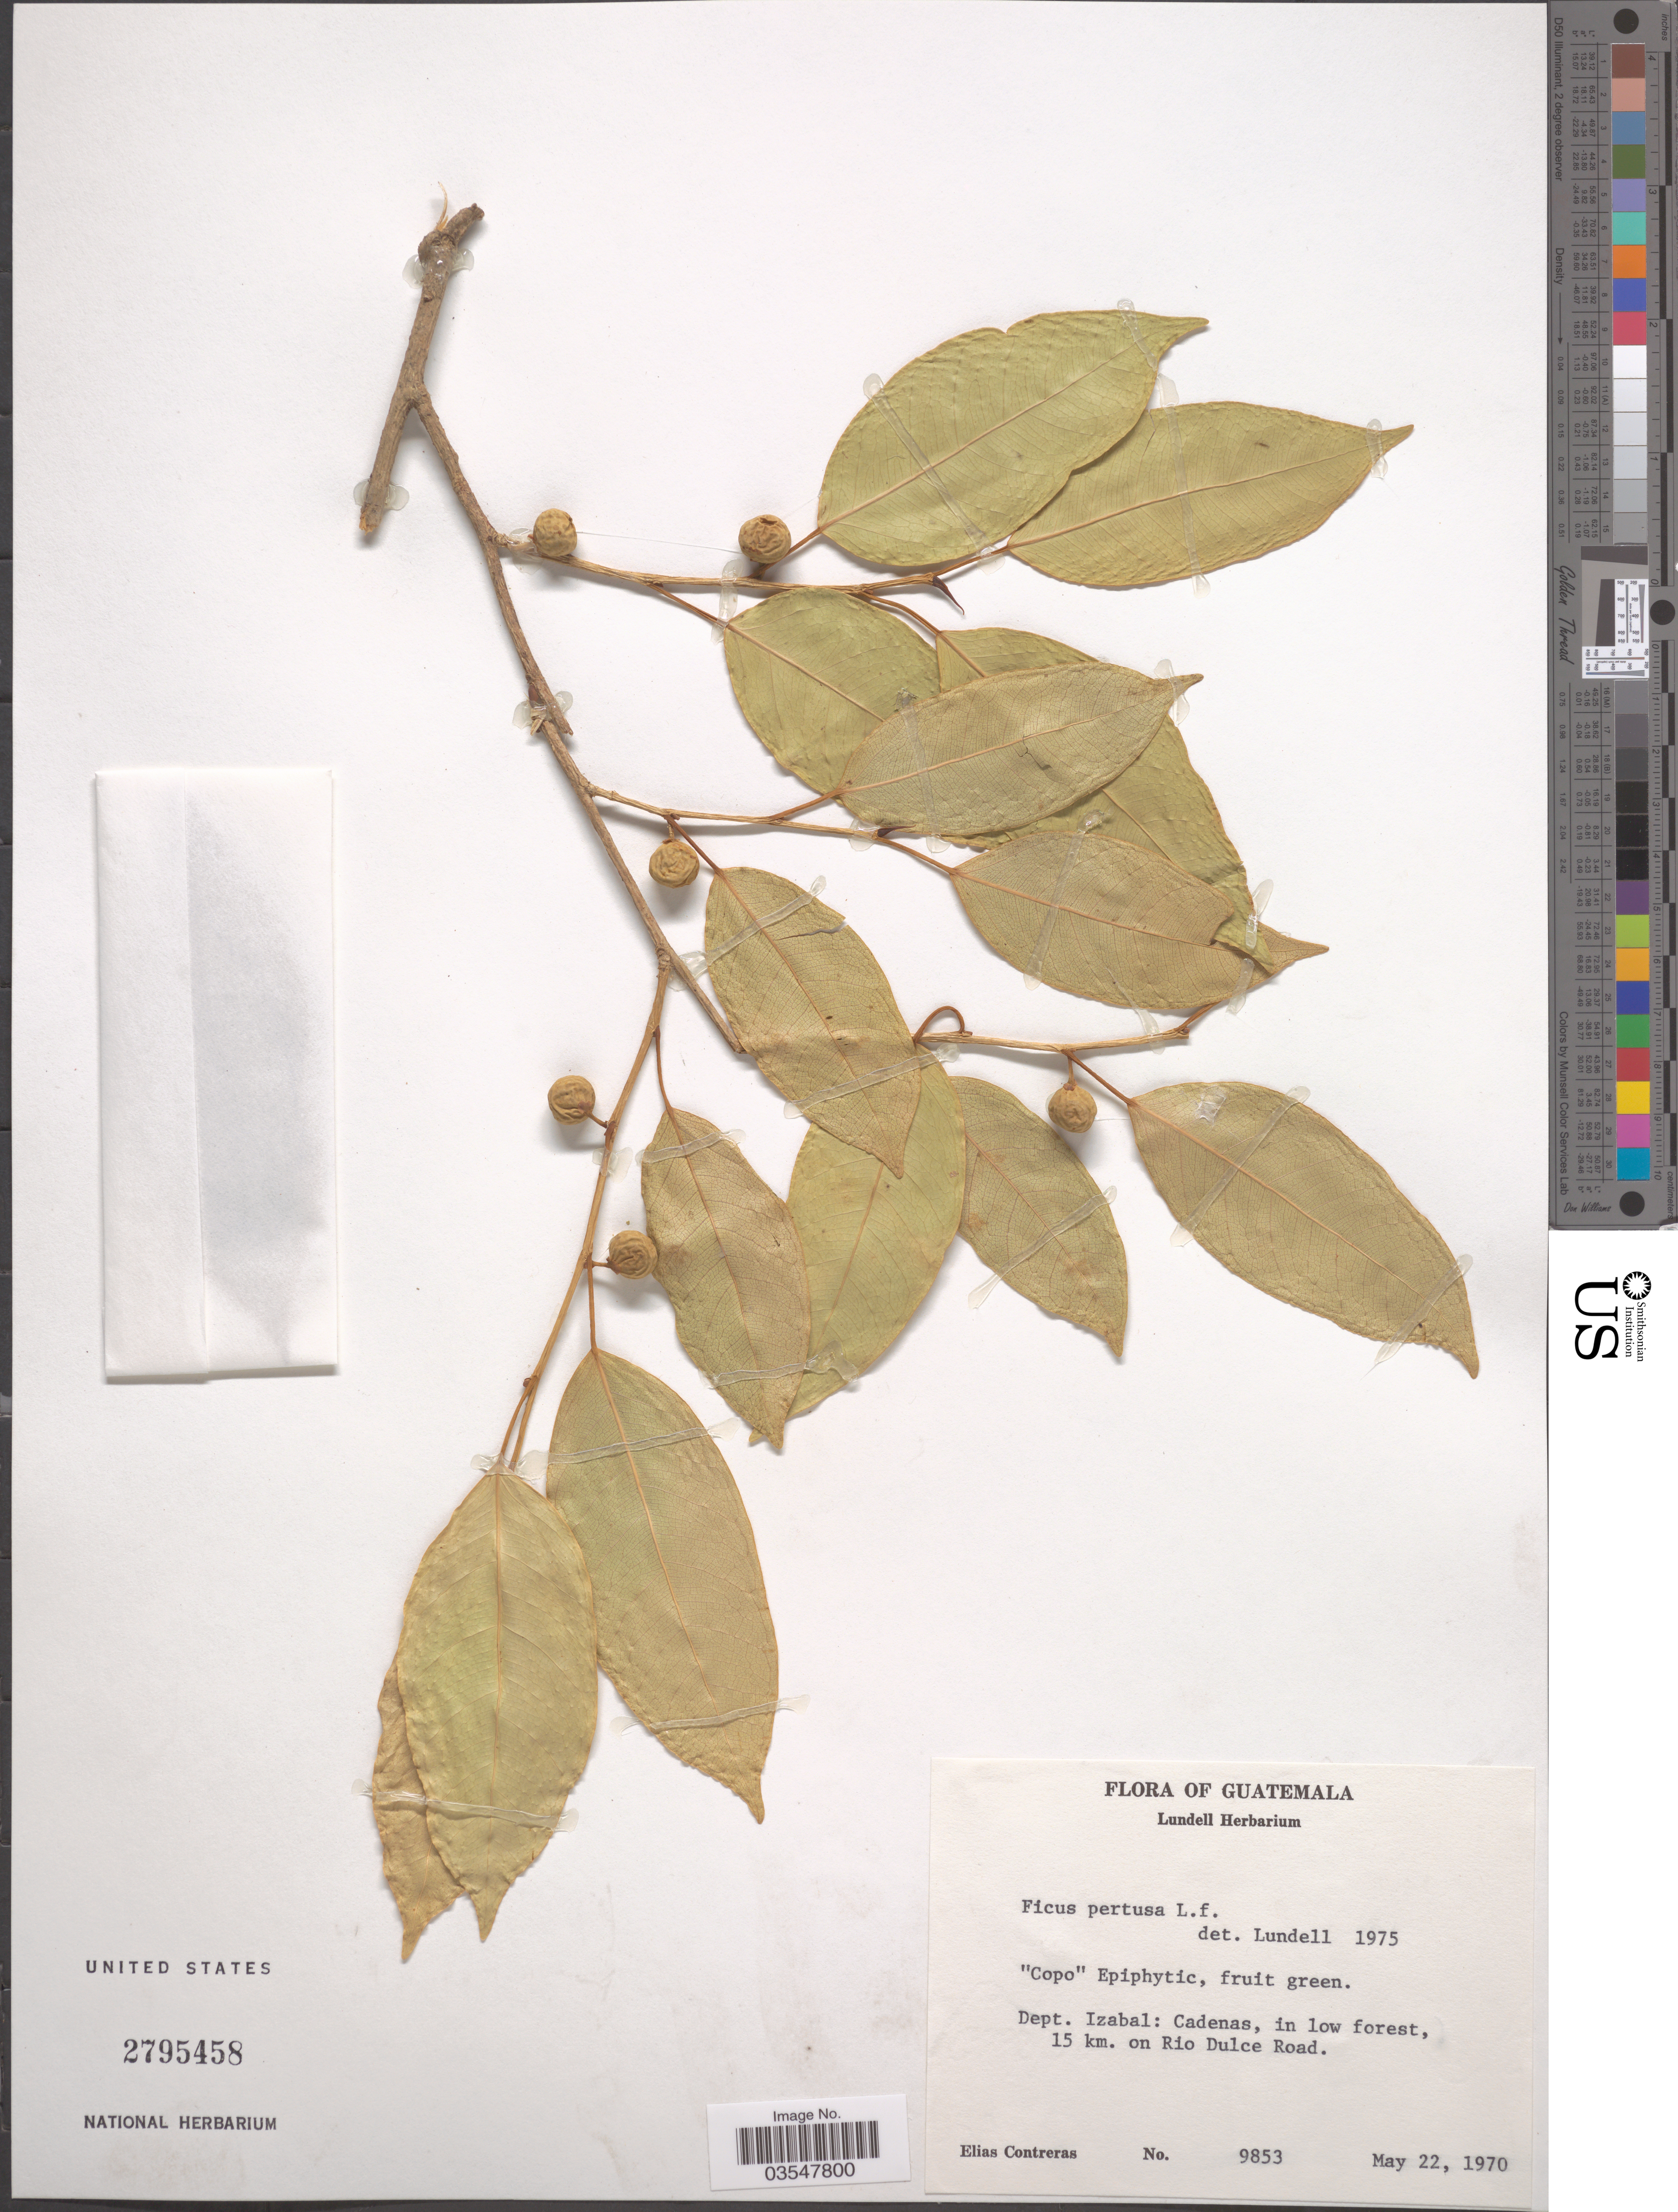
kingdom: Plantae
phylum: Tracheophyta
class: Magnoliopsida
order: Rosales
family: Moraceae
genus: Ficus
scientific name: Ficus pertusa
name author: L. f.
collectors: E. Contreras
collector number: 9853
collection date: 1970-05-22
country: Guatemala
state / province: Izabal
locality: Dept. Izabal: Cadenas, in low forest, 15 km. on Rio Dulce Road.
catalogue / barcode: US 2795458